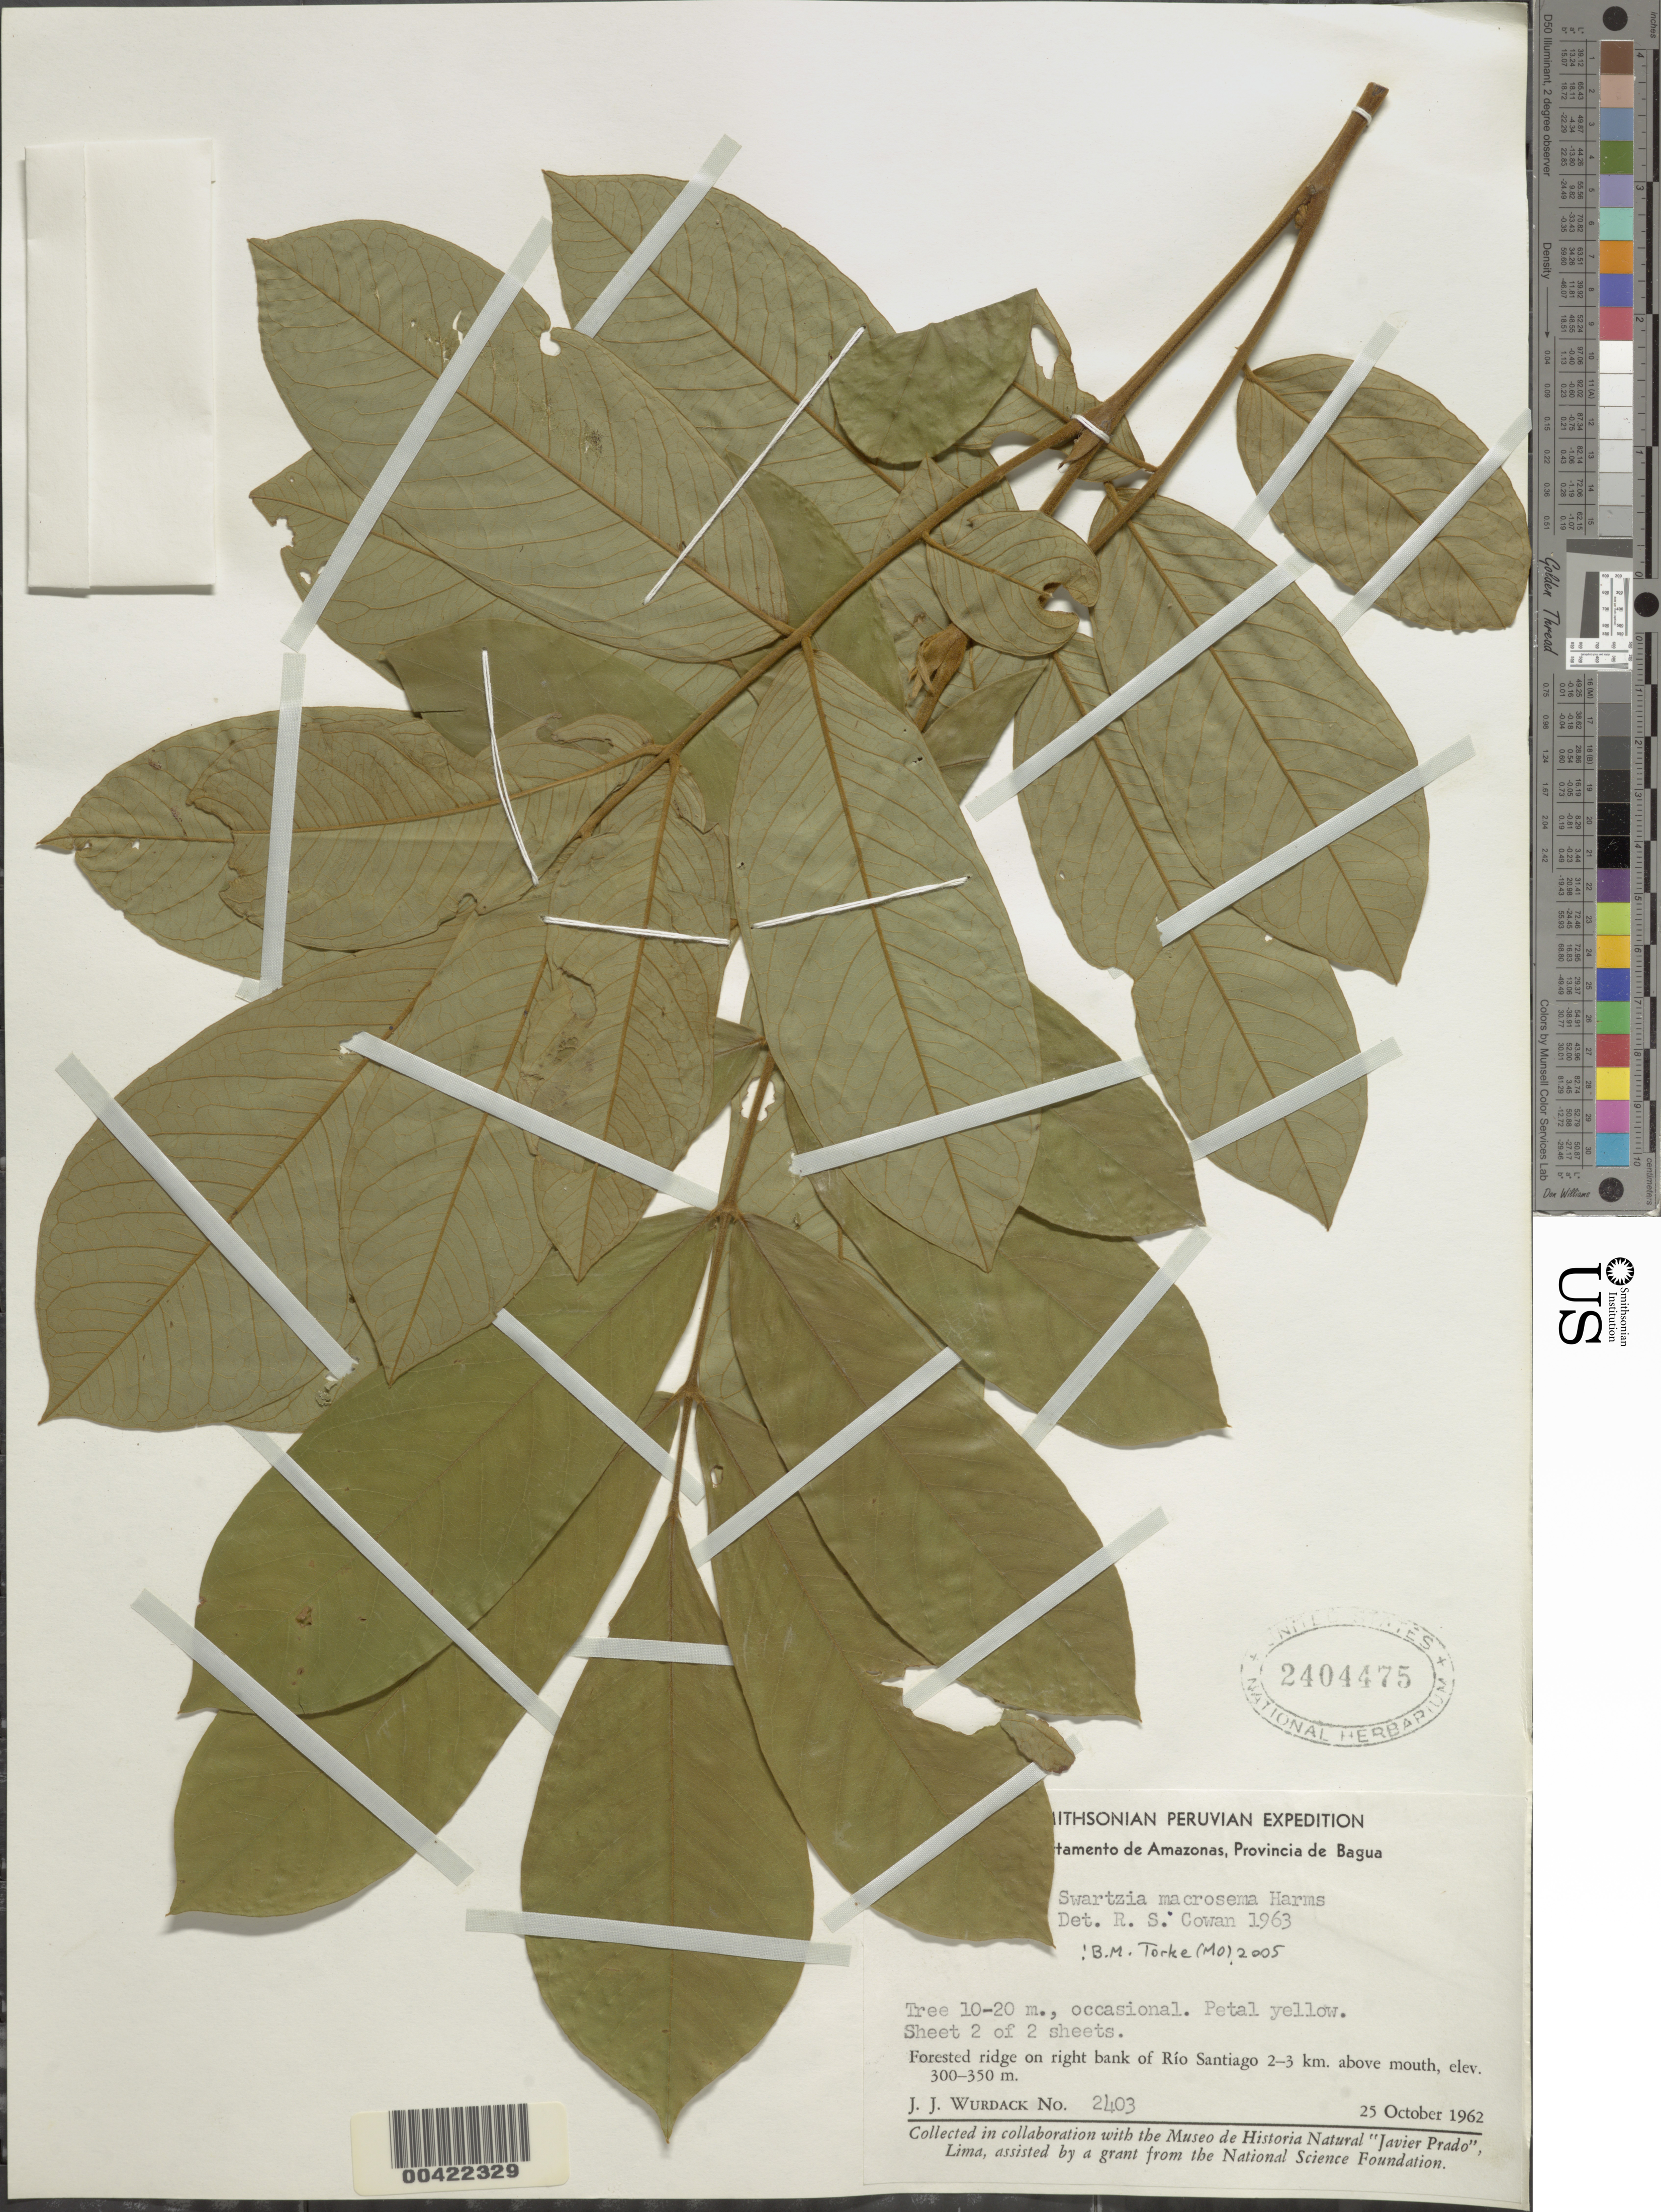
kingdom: Plantae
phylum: Tracheophyta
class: Magnoliopsida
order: Fabales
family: Fabaceae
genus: Swartzia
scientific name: Swartzia macrosema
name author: Harms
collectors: J. J. Wurdack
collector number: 2403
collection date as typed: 25 Oct 1962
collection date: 1962-10-25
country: Peru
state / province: Amazonas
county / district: Bagua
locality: Río Santiago, 2 - 3 km above mouth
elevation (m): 300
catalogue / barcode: US 2404475